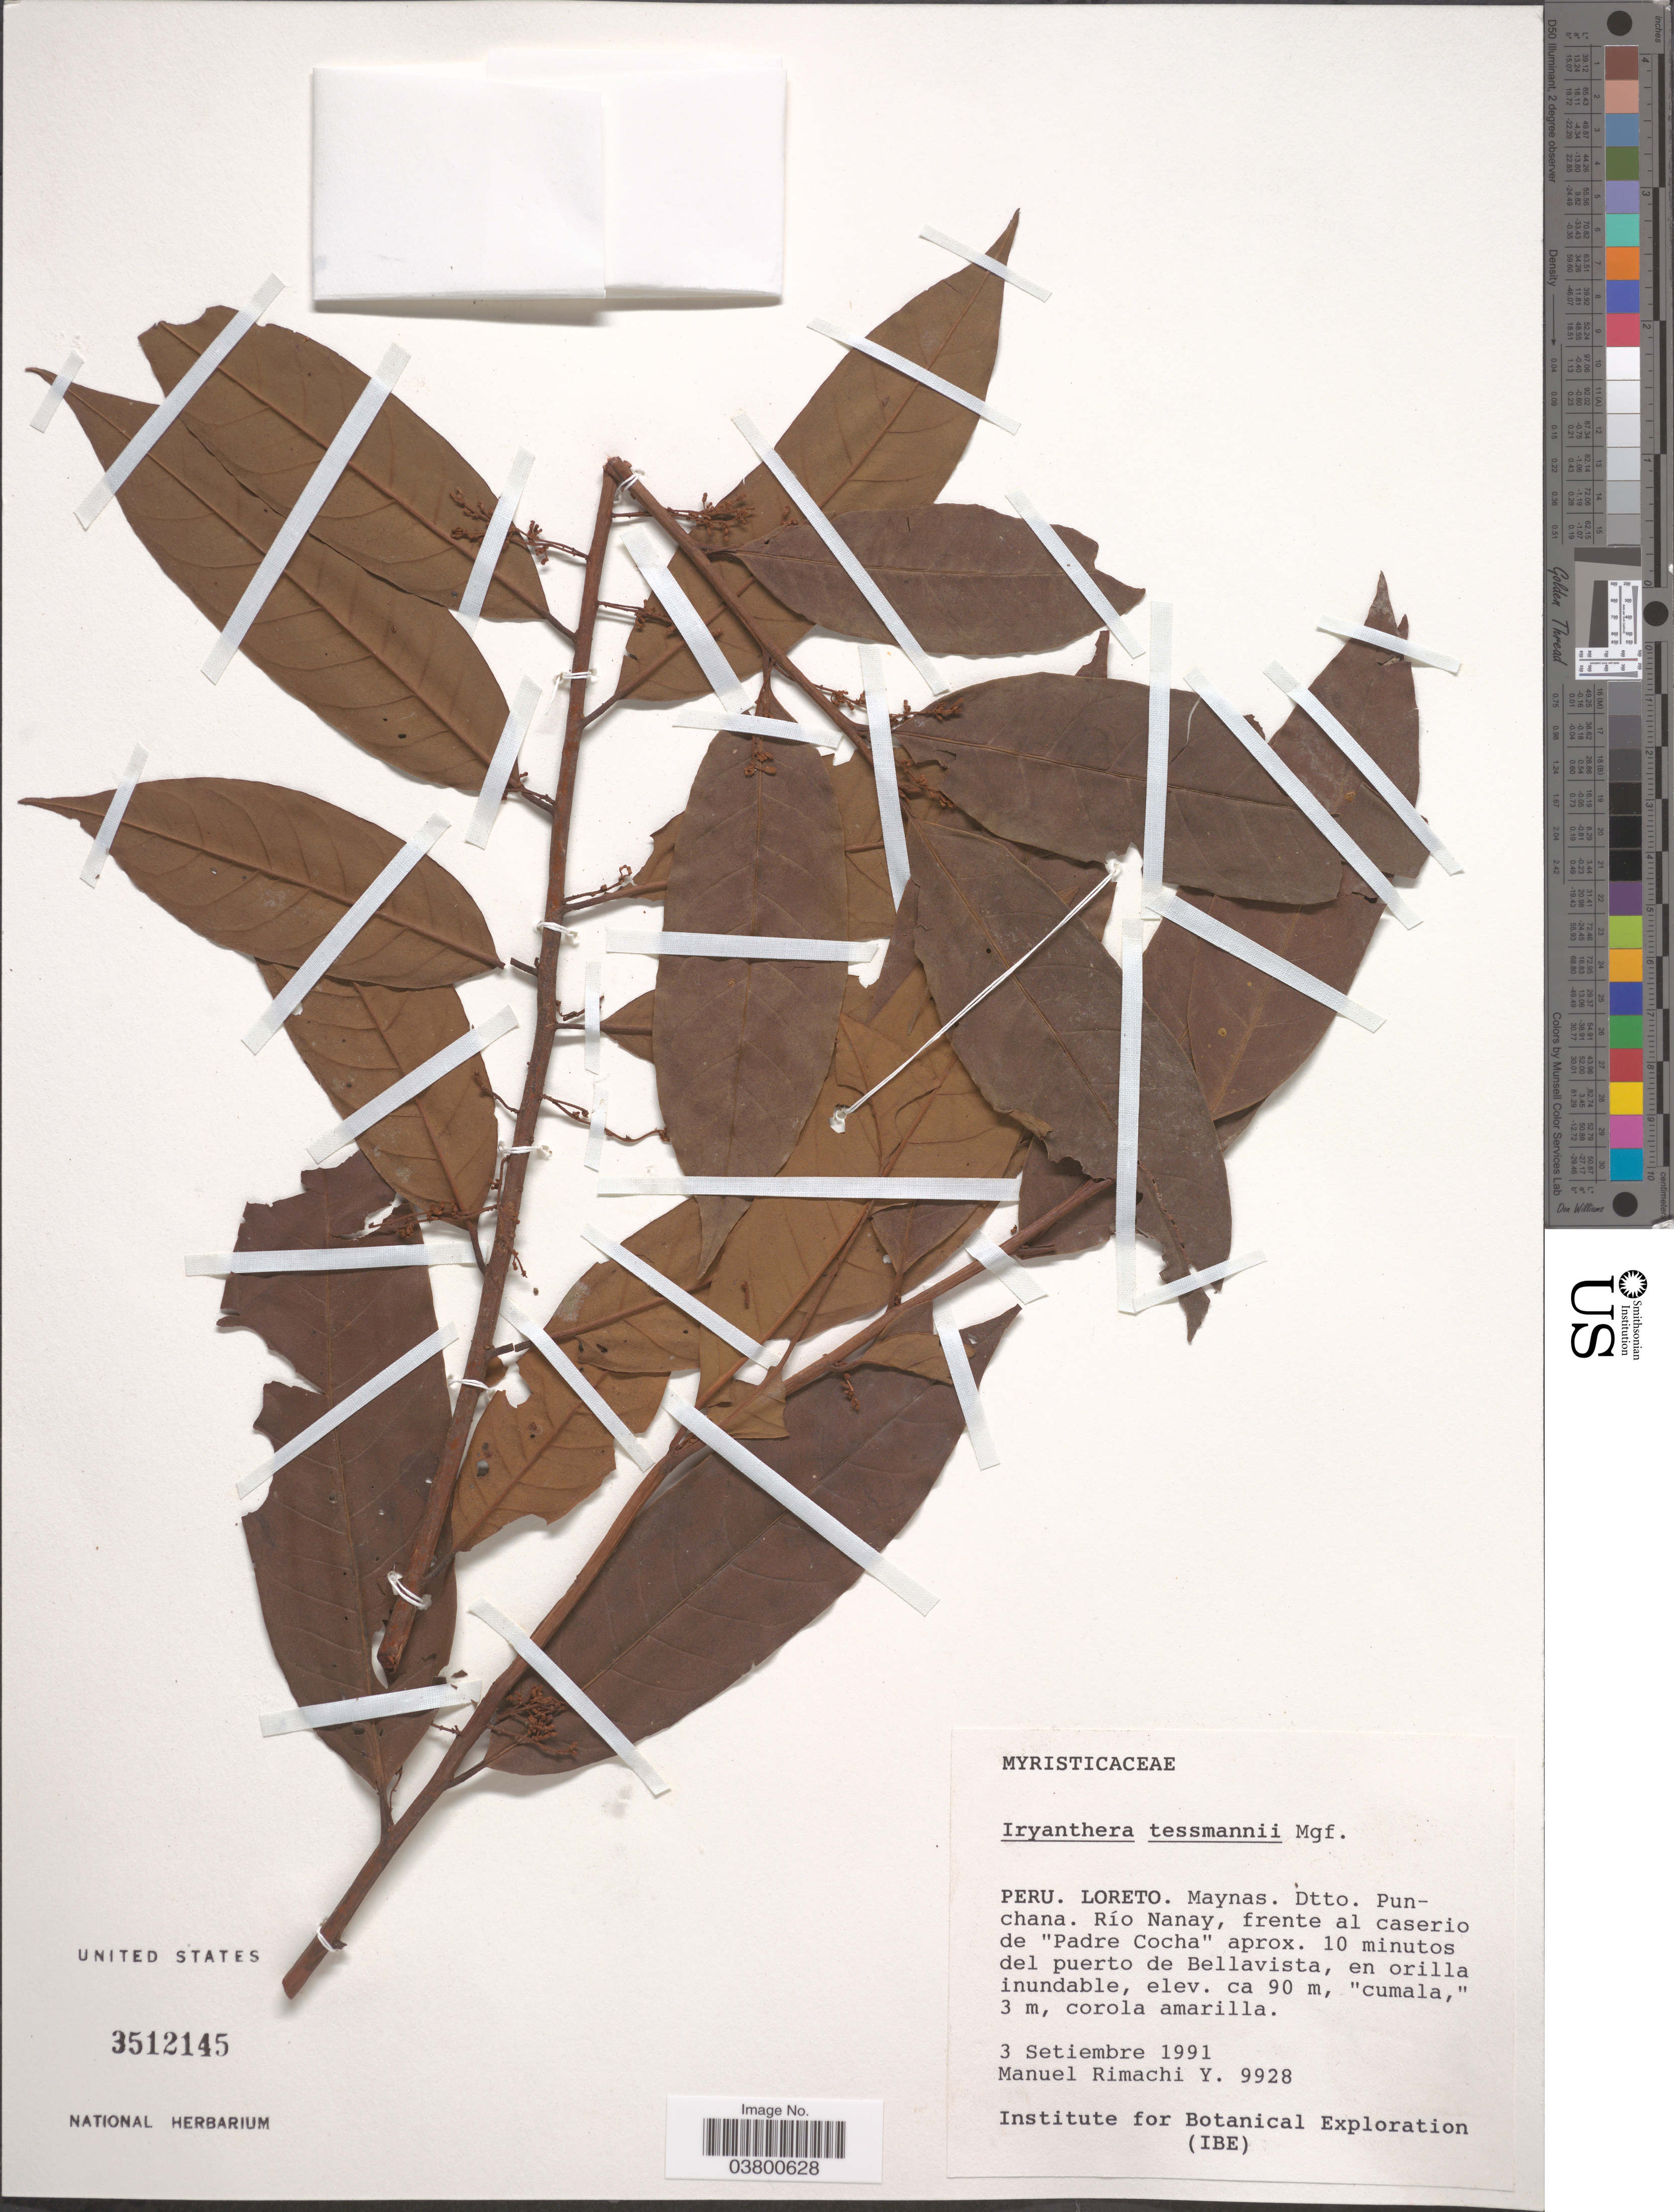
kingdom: Plantae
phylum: Tracheophyta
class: Magnoliopsida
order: Magnoliales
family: Myristicaceae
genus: Iryanthera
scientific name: Iryanthera tessmannii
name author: Markgr.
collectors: M. Rimachi Y.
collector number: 9928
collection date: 1991-09-03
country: Peru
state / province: Loreto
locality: Maynas. Dtto. Punchana. Río Nanay, frente al caserio de "Padre Cocha" aprox. 10 minutos del puerto de Bellavista, en orilla inundable.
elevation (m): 90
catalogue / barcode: US 3512145